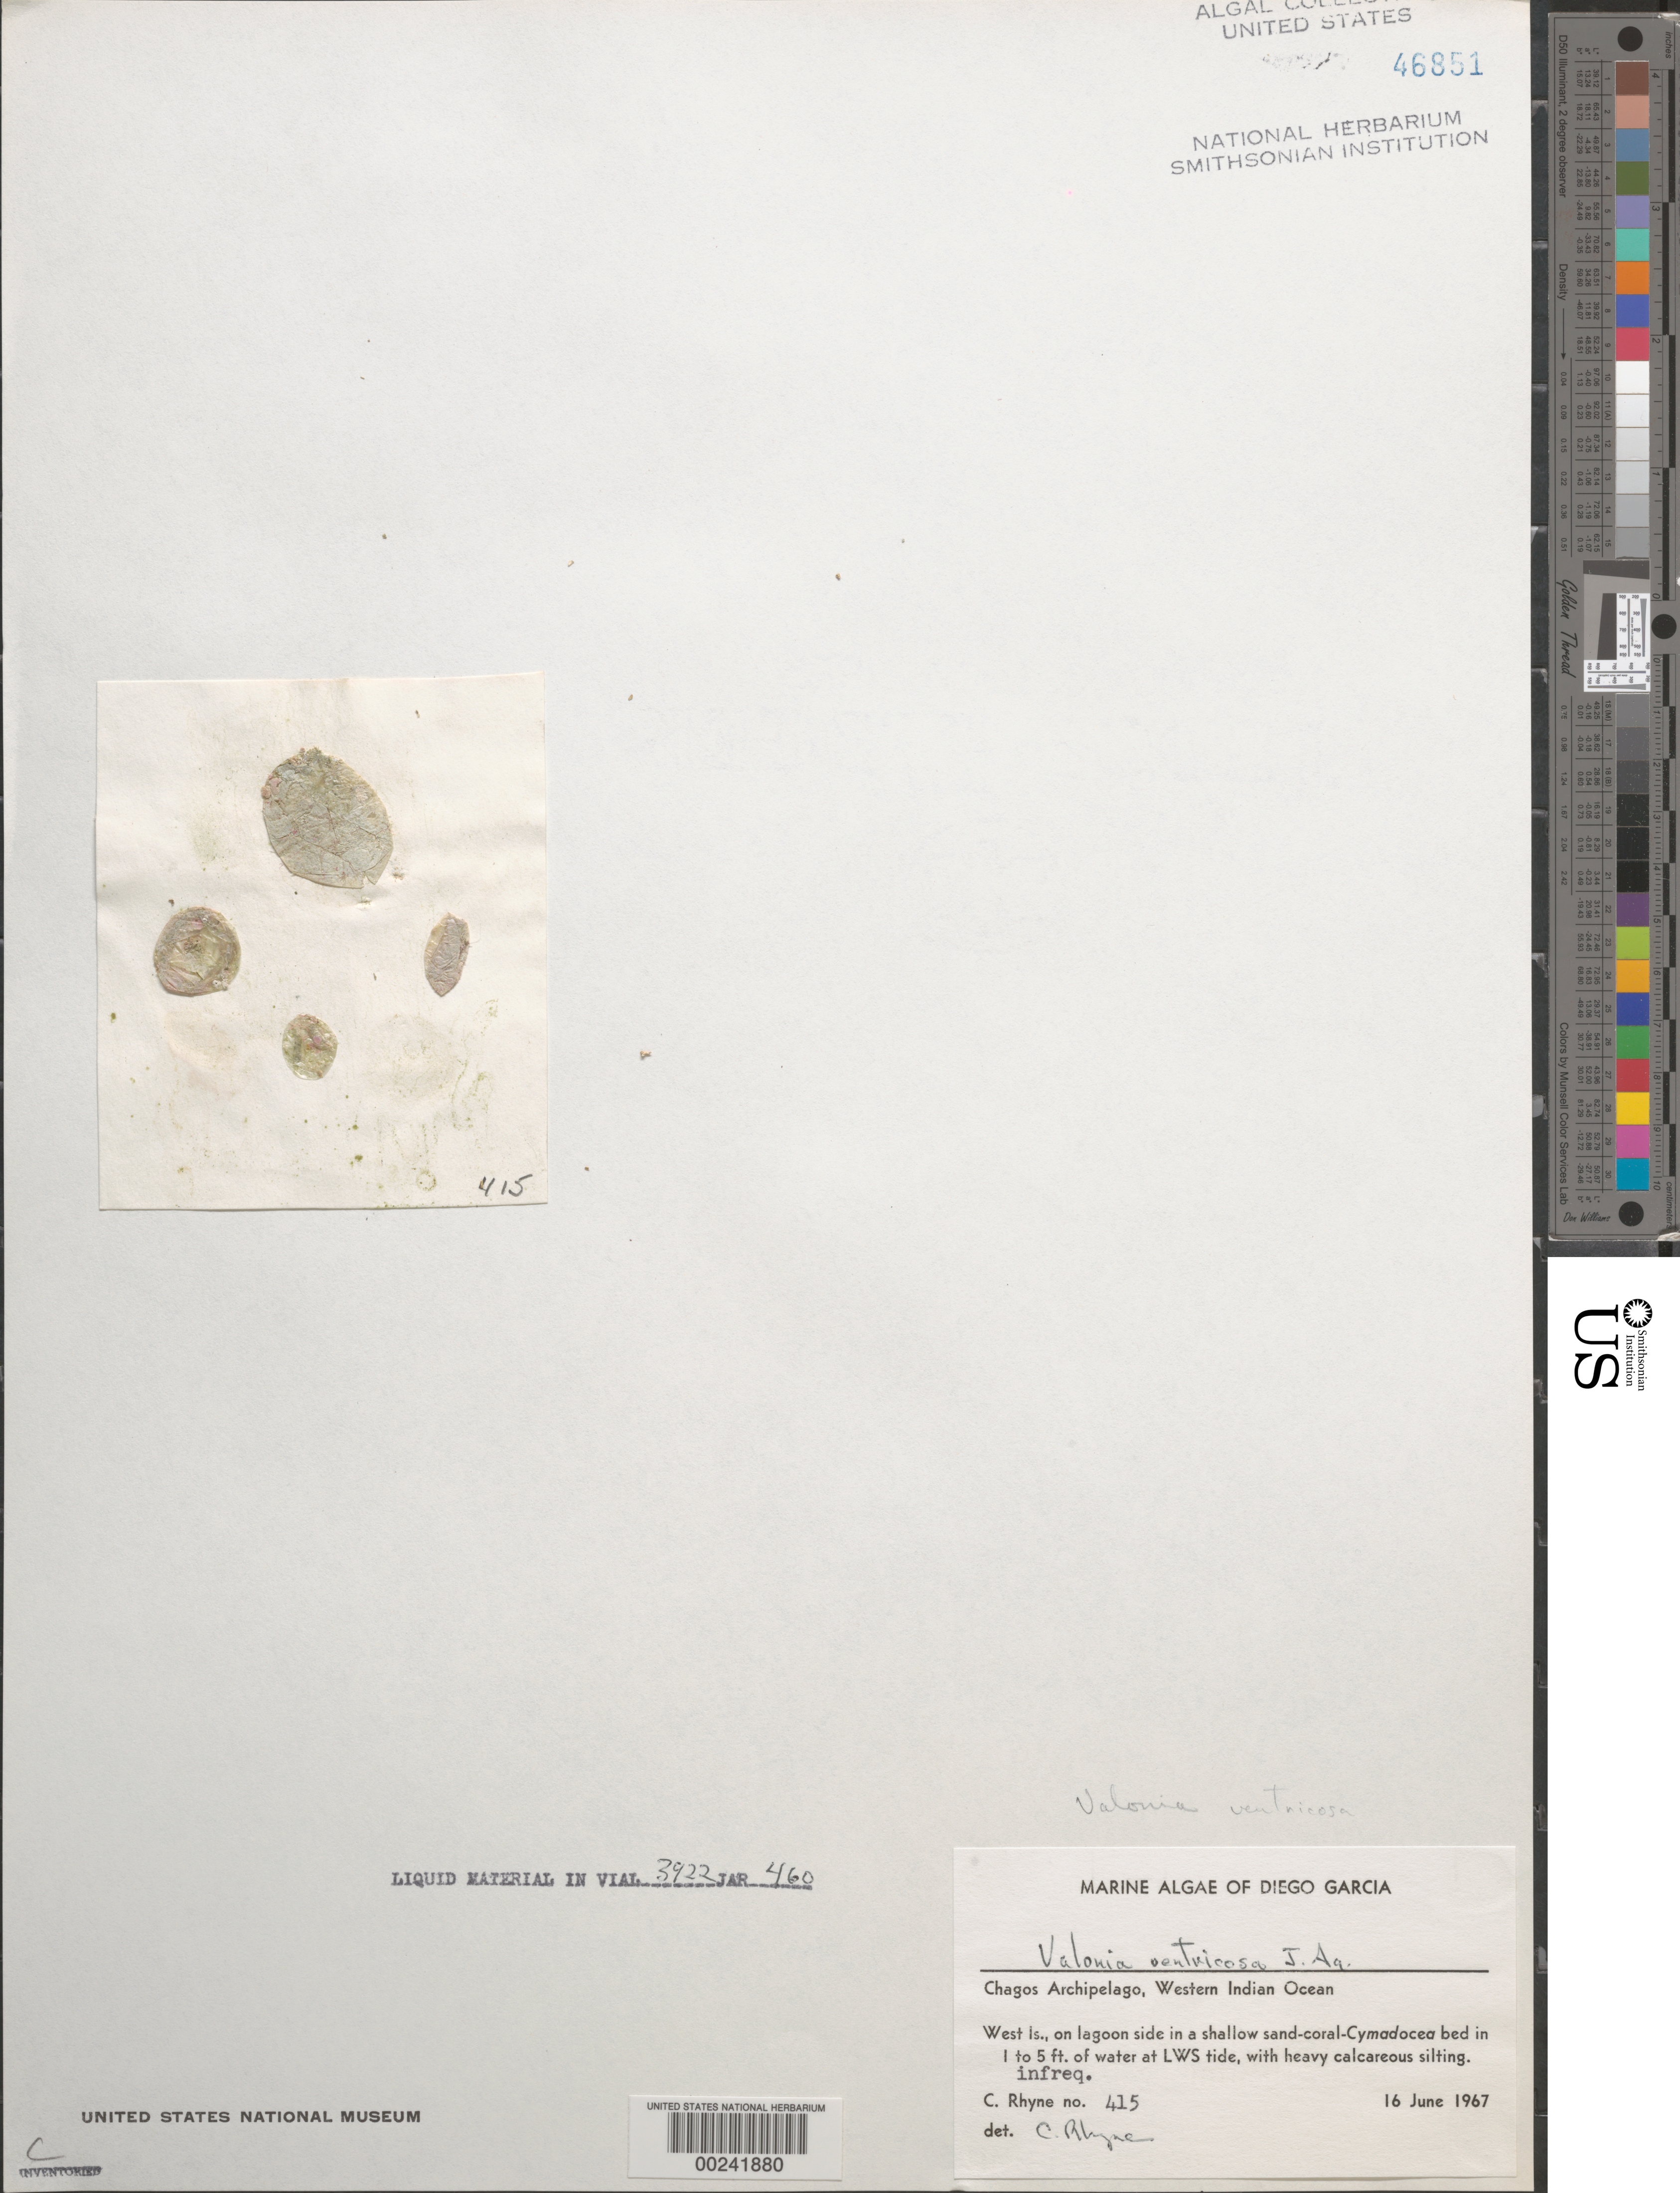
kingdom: Plantae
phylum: Chlorophyta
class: Ulvophyceae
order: Siphonocladales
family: Valoniaceae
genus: Valonia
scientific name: Valonia ventricosa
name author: J. Agardh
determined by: Rhyne, C. F.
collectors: C. Rhyne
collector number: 415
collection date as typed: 16 Jun 1967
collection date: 1967-06-16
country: British Indian Ocean Territory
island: Diego Garcia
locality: West Island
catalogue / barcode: US 46851